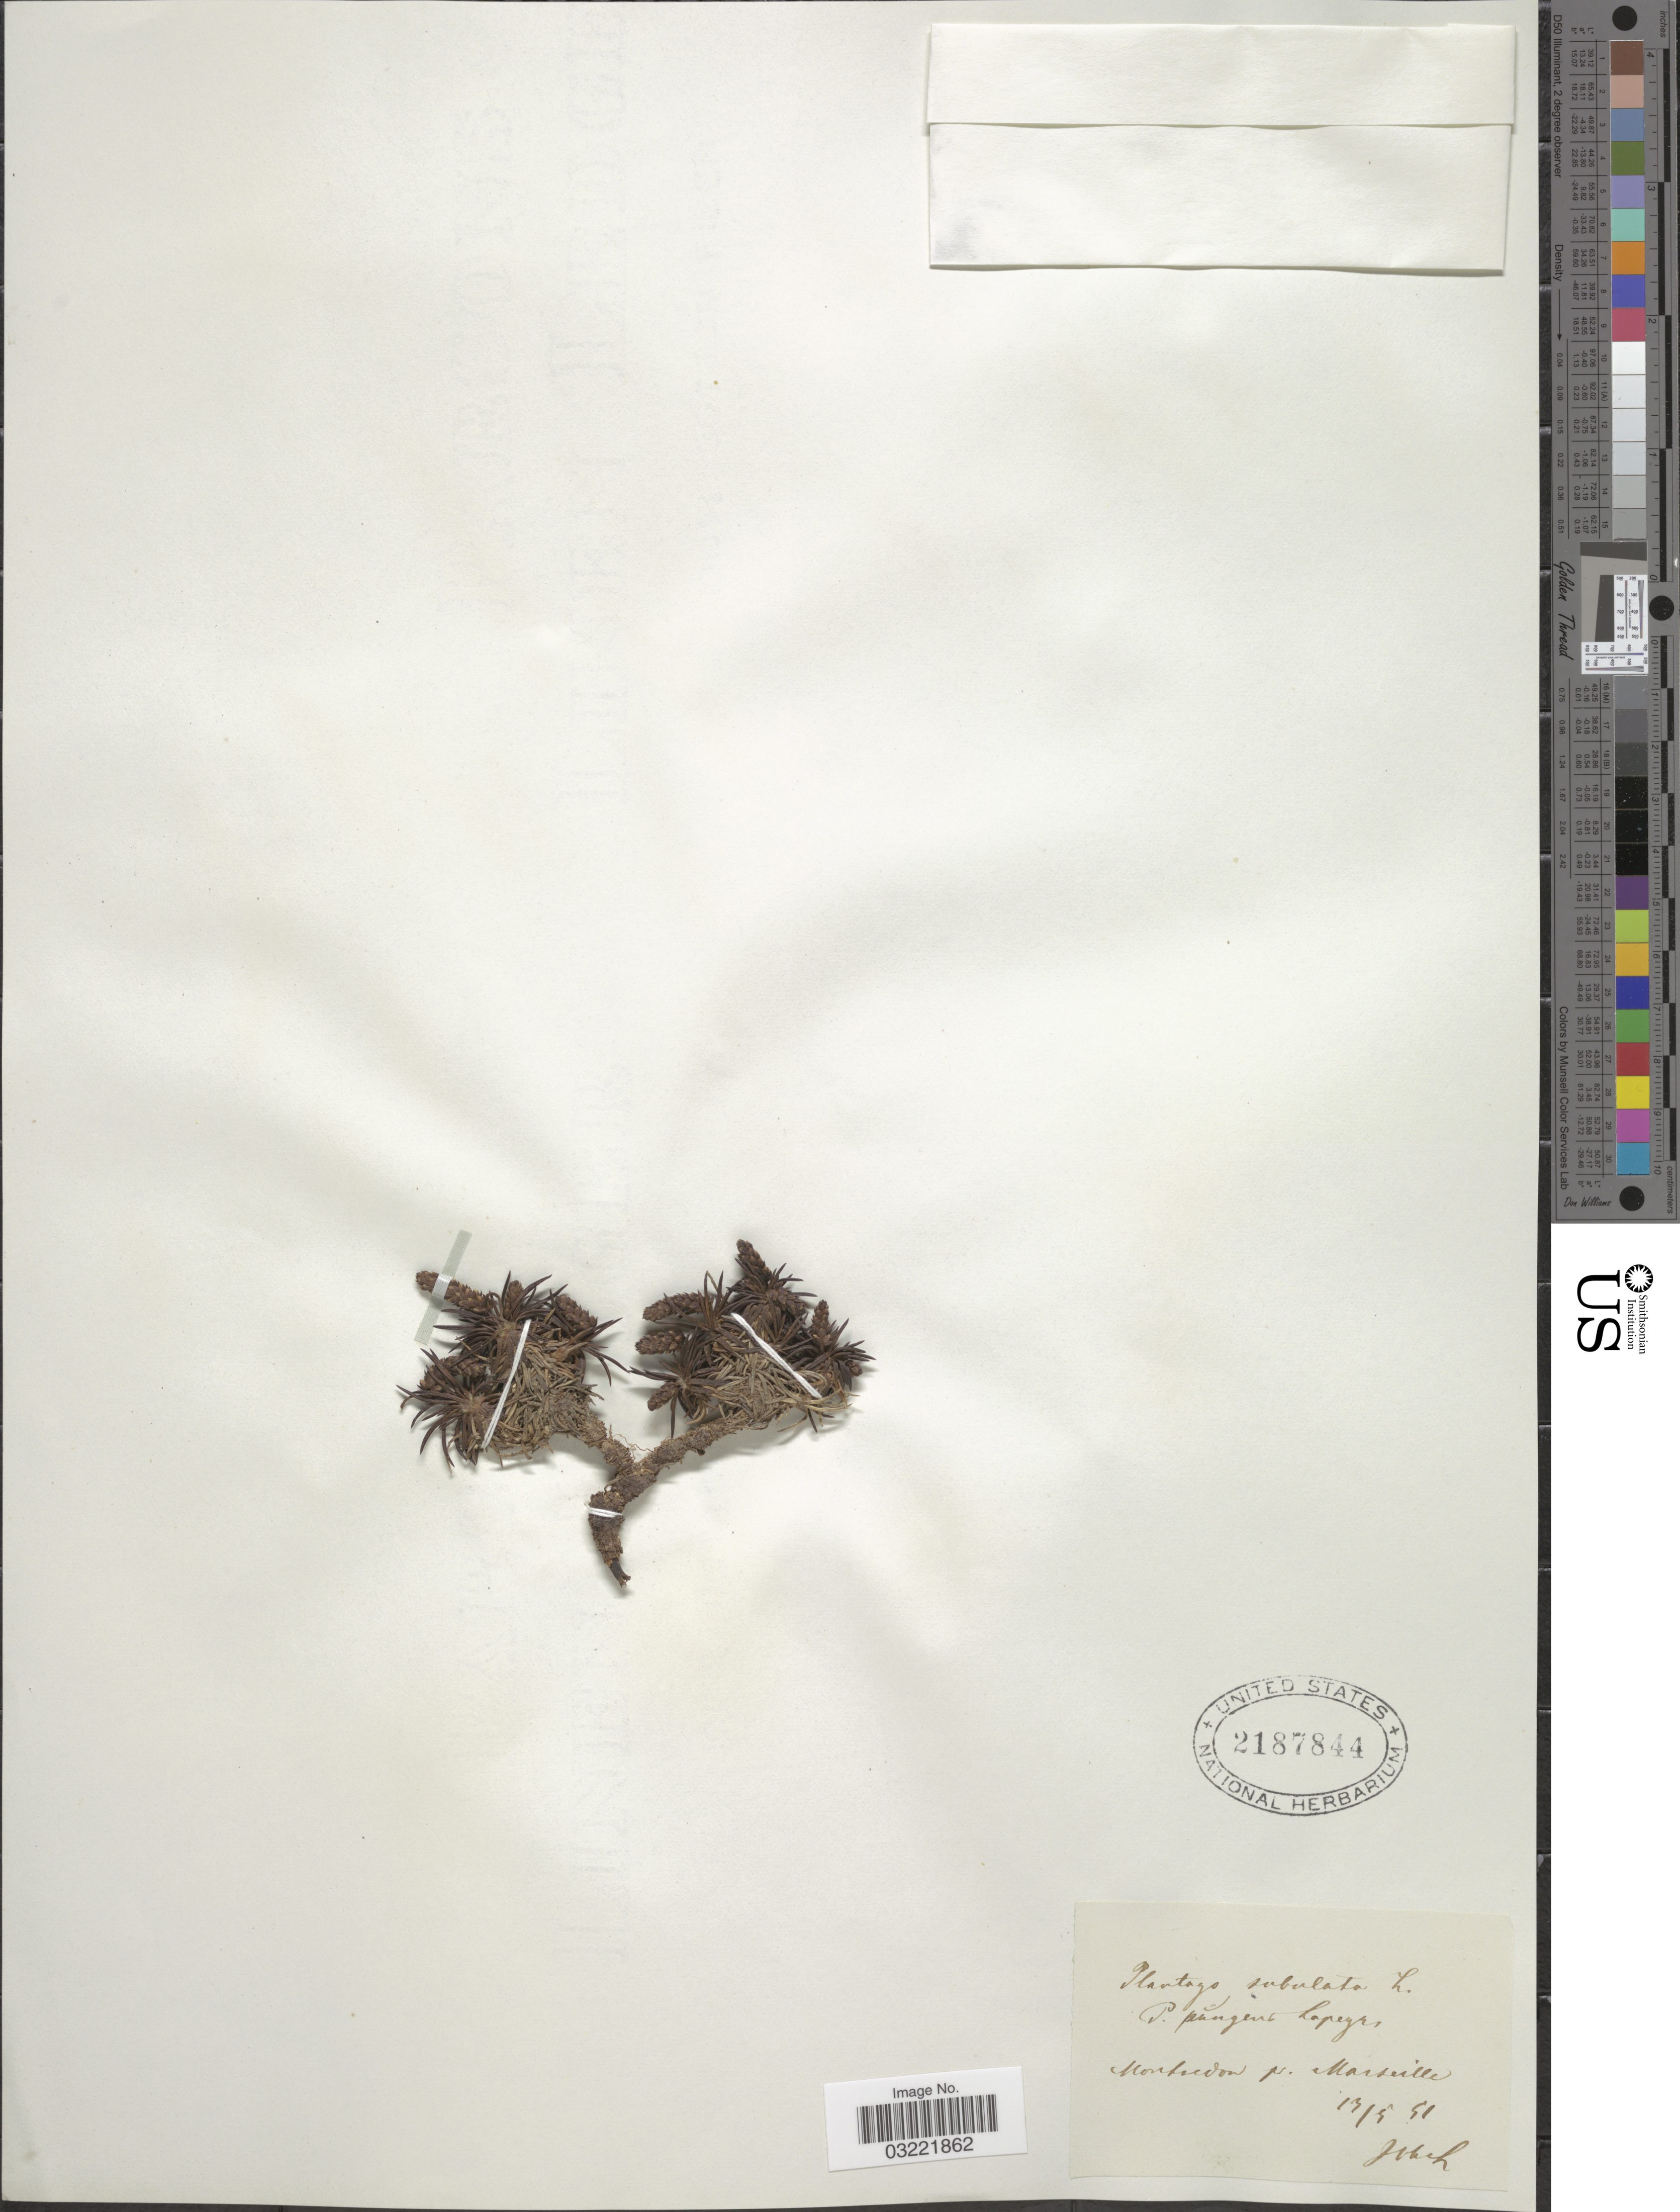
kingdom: Plantae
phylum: Tracheophyta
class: Magnoliopsida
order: Lamiales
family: Plantaginaceae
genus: Plantago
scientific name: Plantago subulata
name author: L.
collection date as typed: Transcribed d/m/y: 13/5/51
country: France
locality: Montredon pr. Marseille.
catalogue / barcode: US 2187844